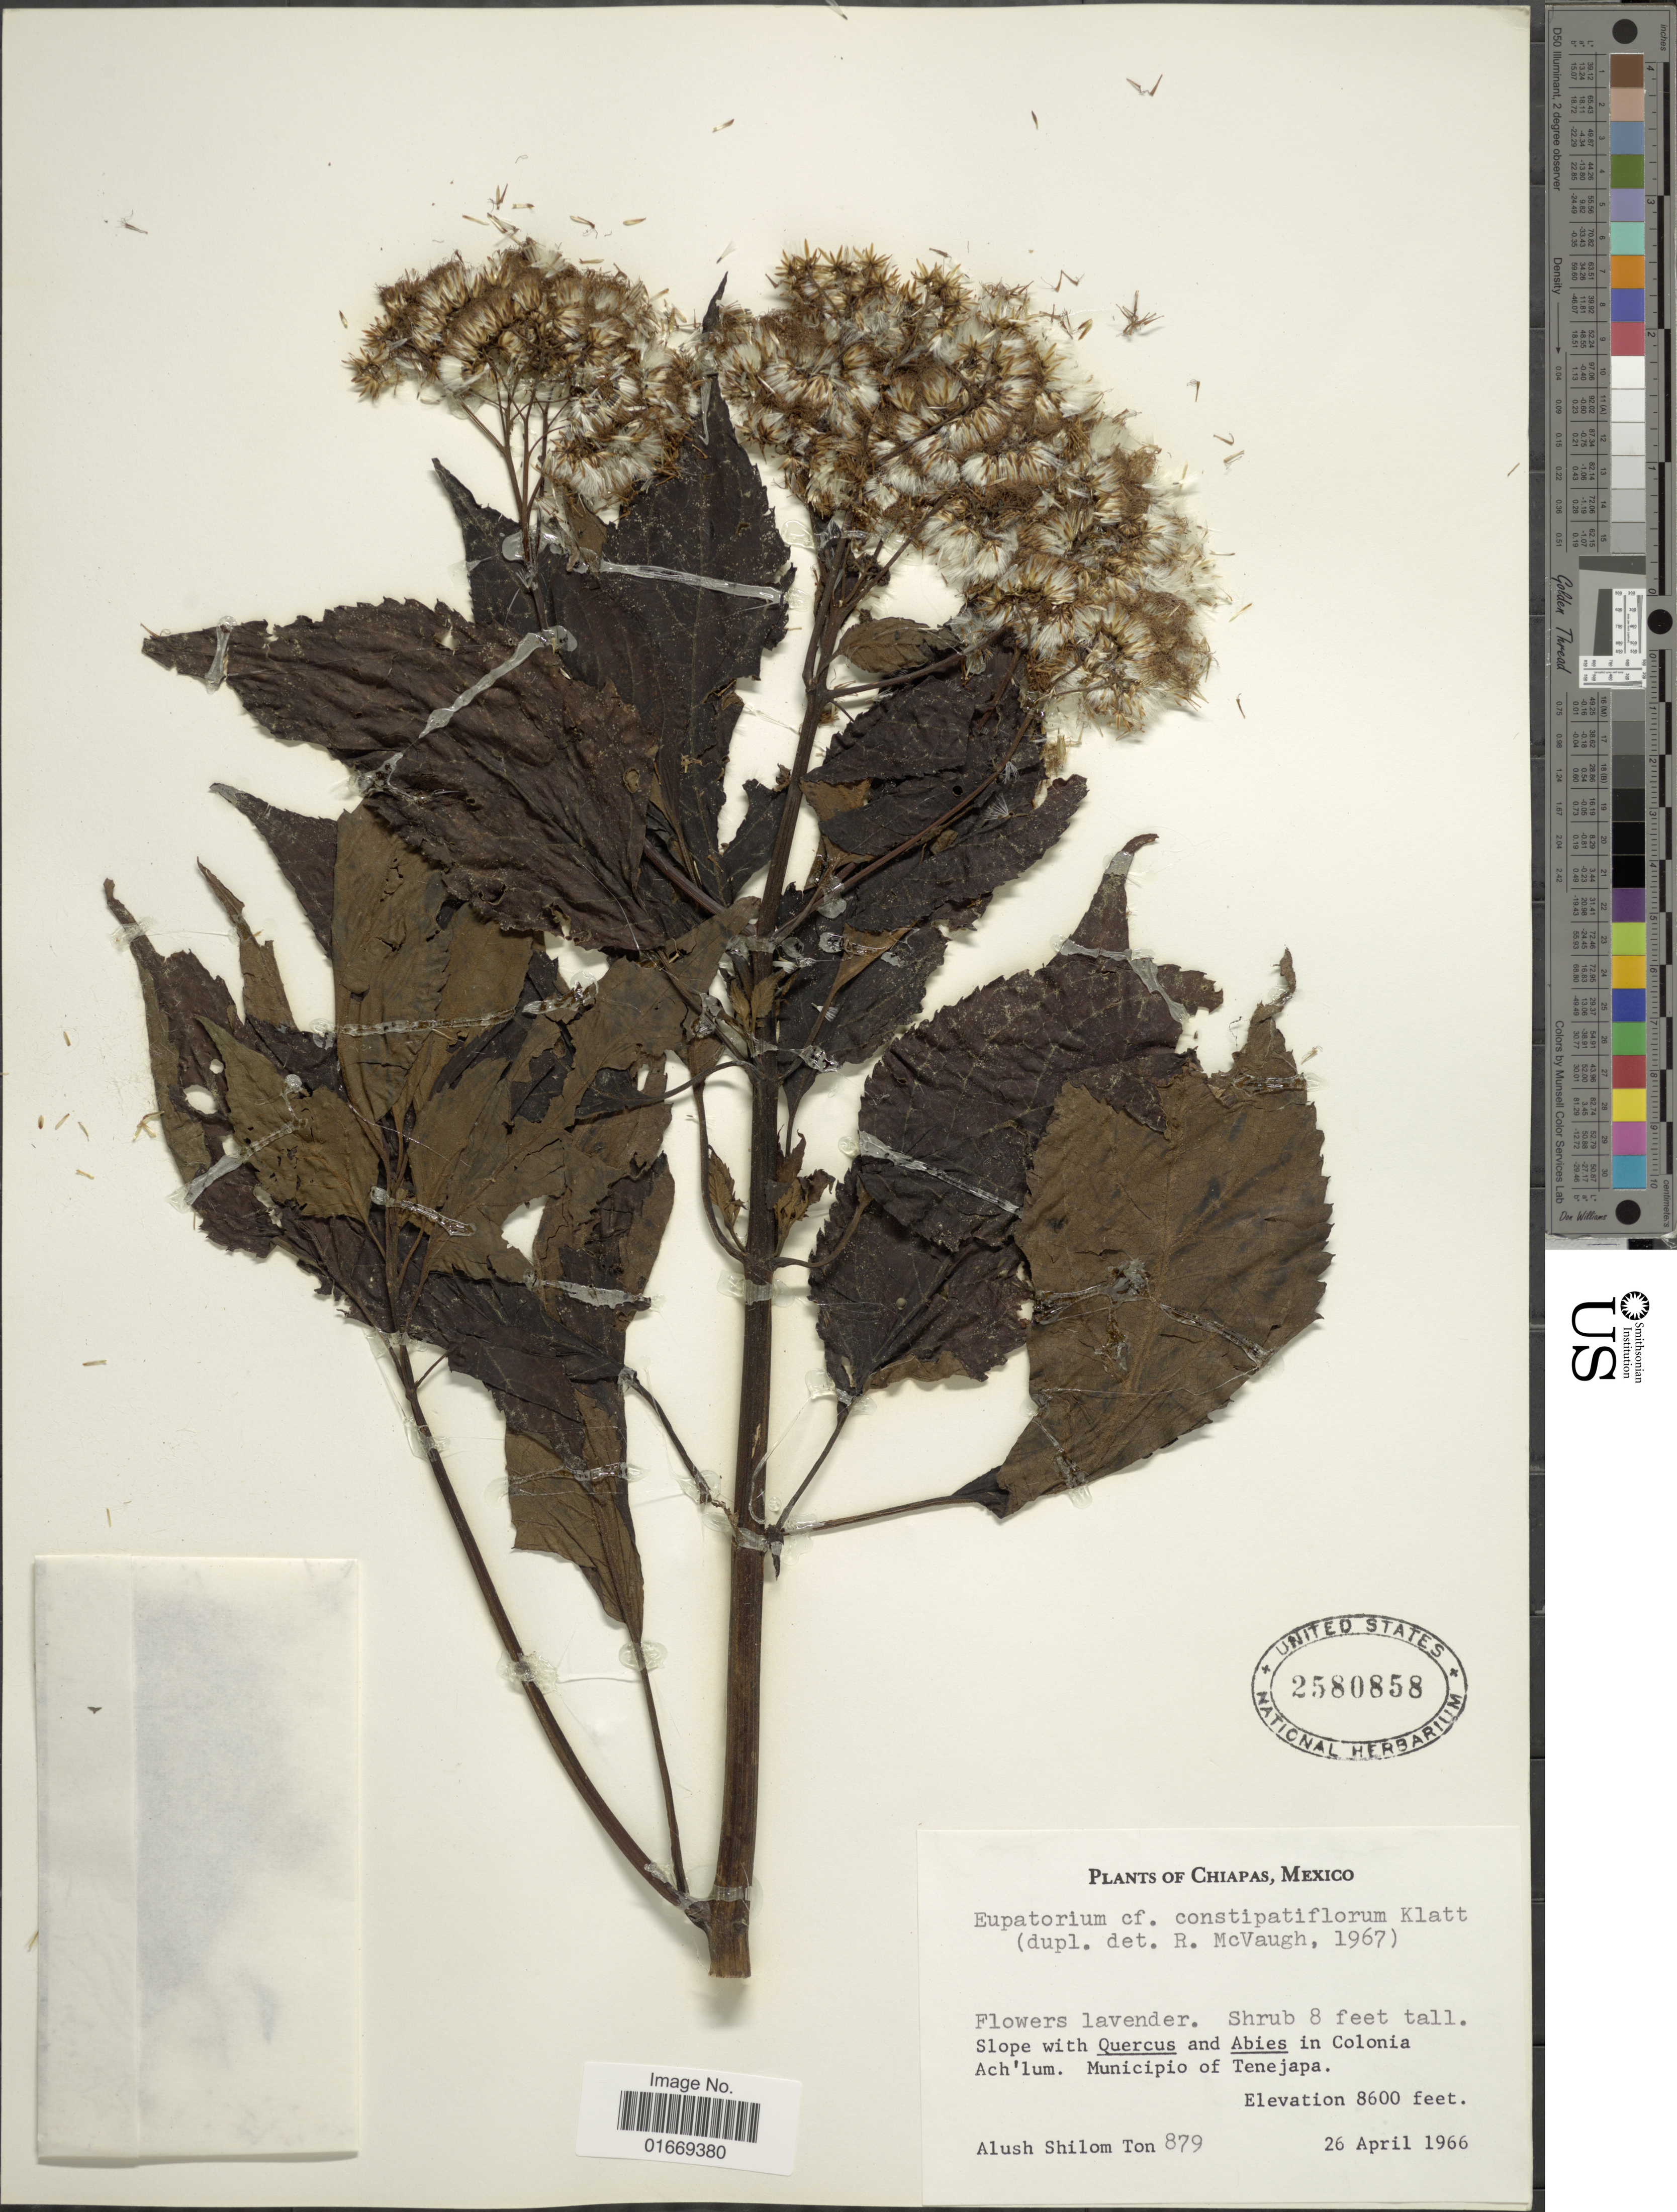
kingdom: Plantae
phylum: Tracheophyta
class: Magnoliopsida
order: Asterales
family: Asteraceae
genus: Bartlettina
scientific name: Bartlettina pansamalensis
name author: (B.L. Rob.) R.M. King & H. Rob.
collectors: A. M. Ton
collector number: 879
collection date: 1966-04-26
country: Mexico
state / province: Chiapas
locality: In Colonia Ach'lum. Municipio of Tenejapa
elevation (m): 2621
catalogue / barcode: US 2580858